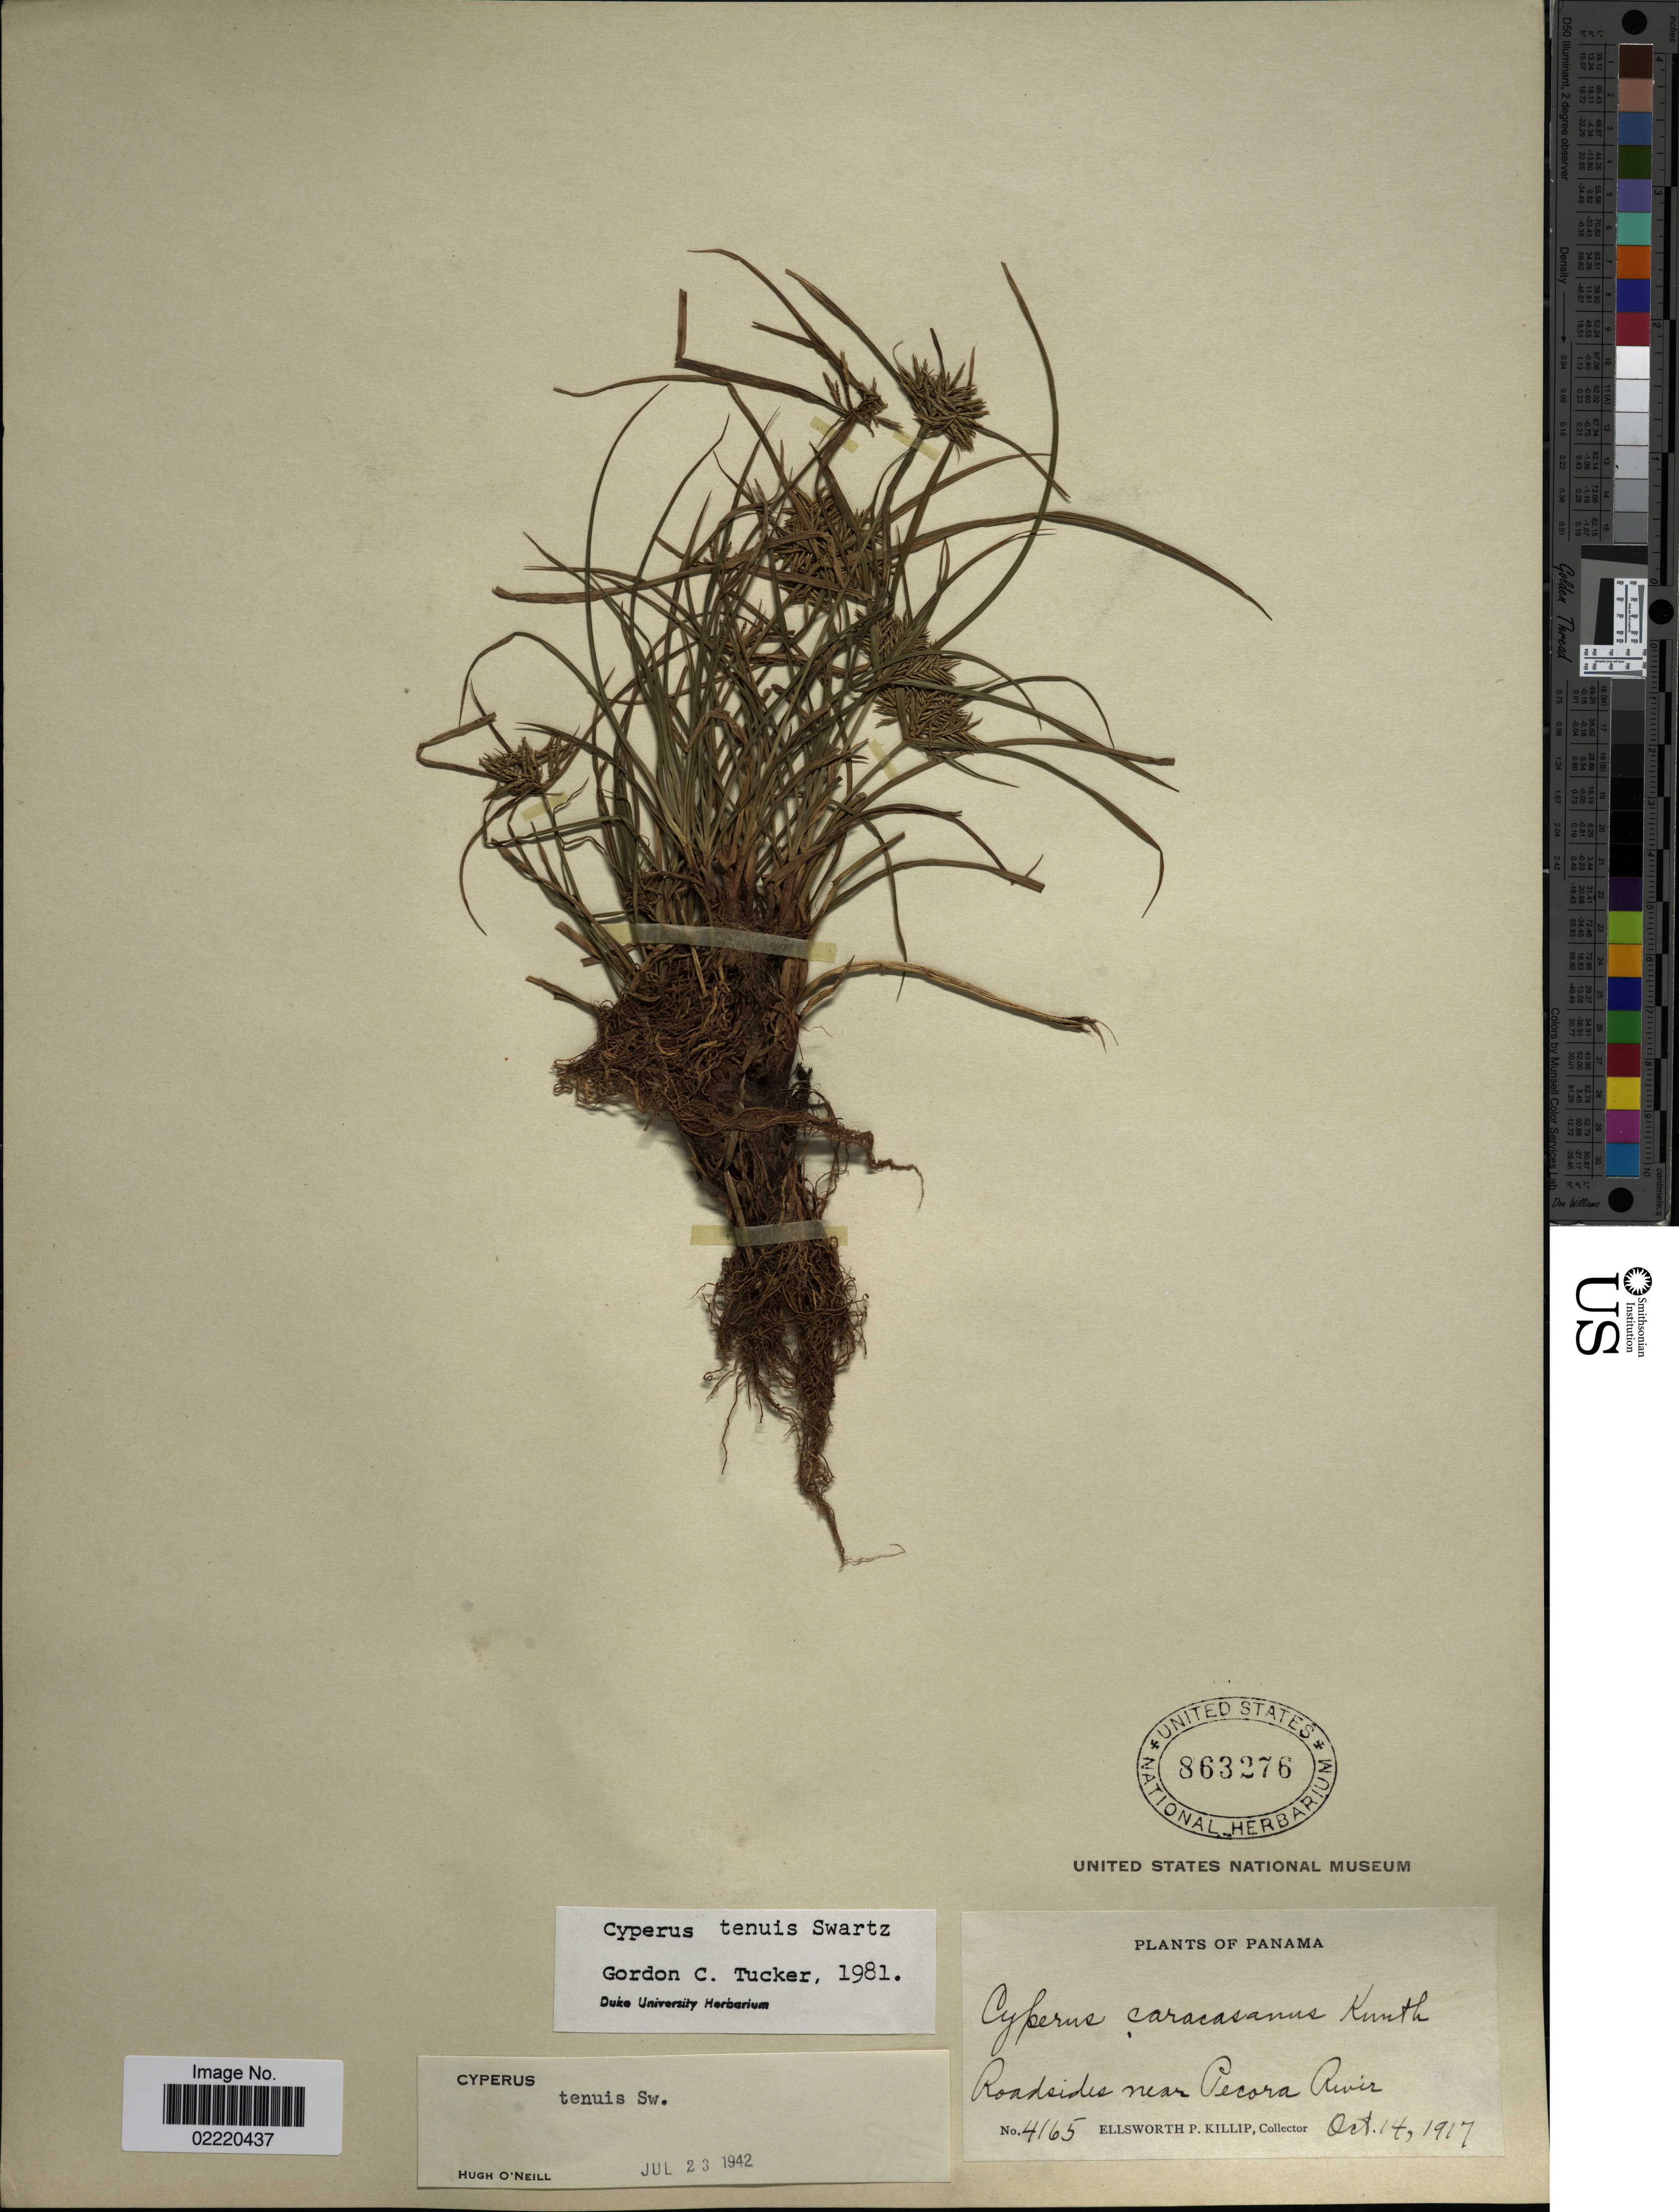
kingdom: Plantae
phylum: Tracheophyta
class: Liliopsida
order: Poales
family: Cyperaceae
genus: Cyperus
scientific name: Cyperus tenuis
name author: Sw.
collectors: E. P. Killip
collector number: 4165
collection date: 1917-10-14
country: Panama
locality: Roadside near Pecora River.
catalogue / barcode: US 863276